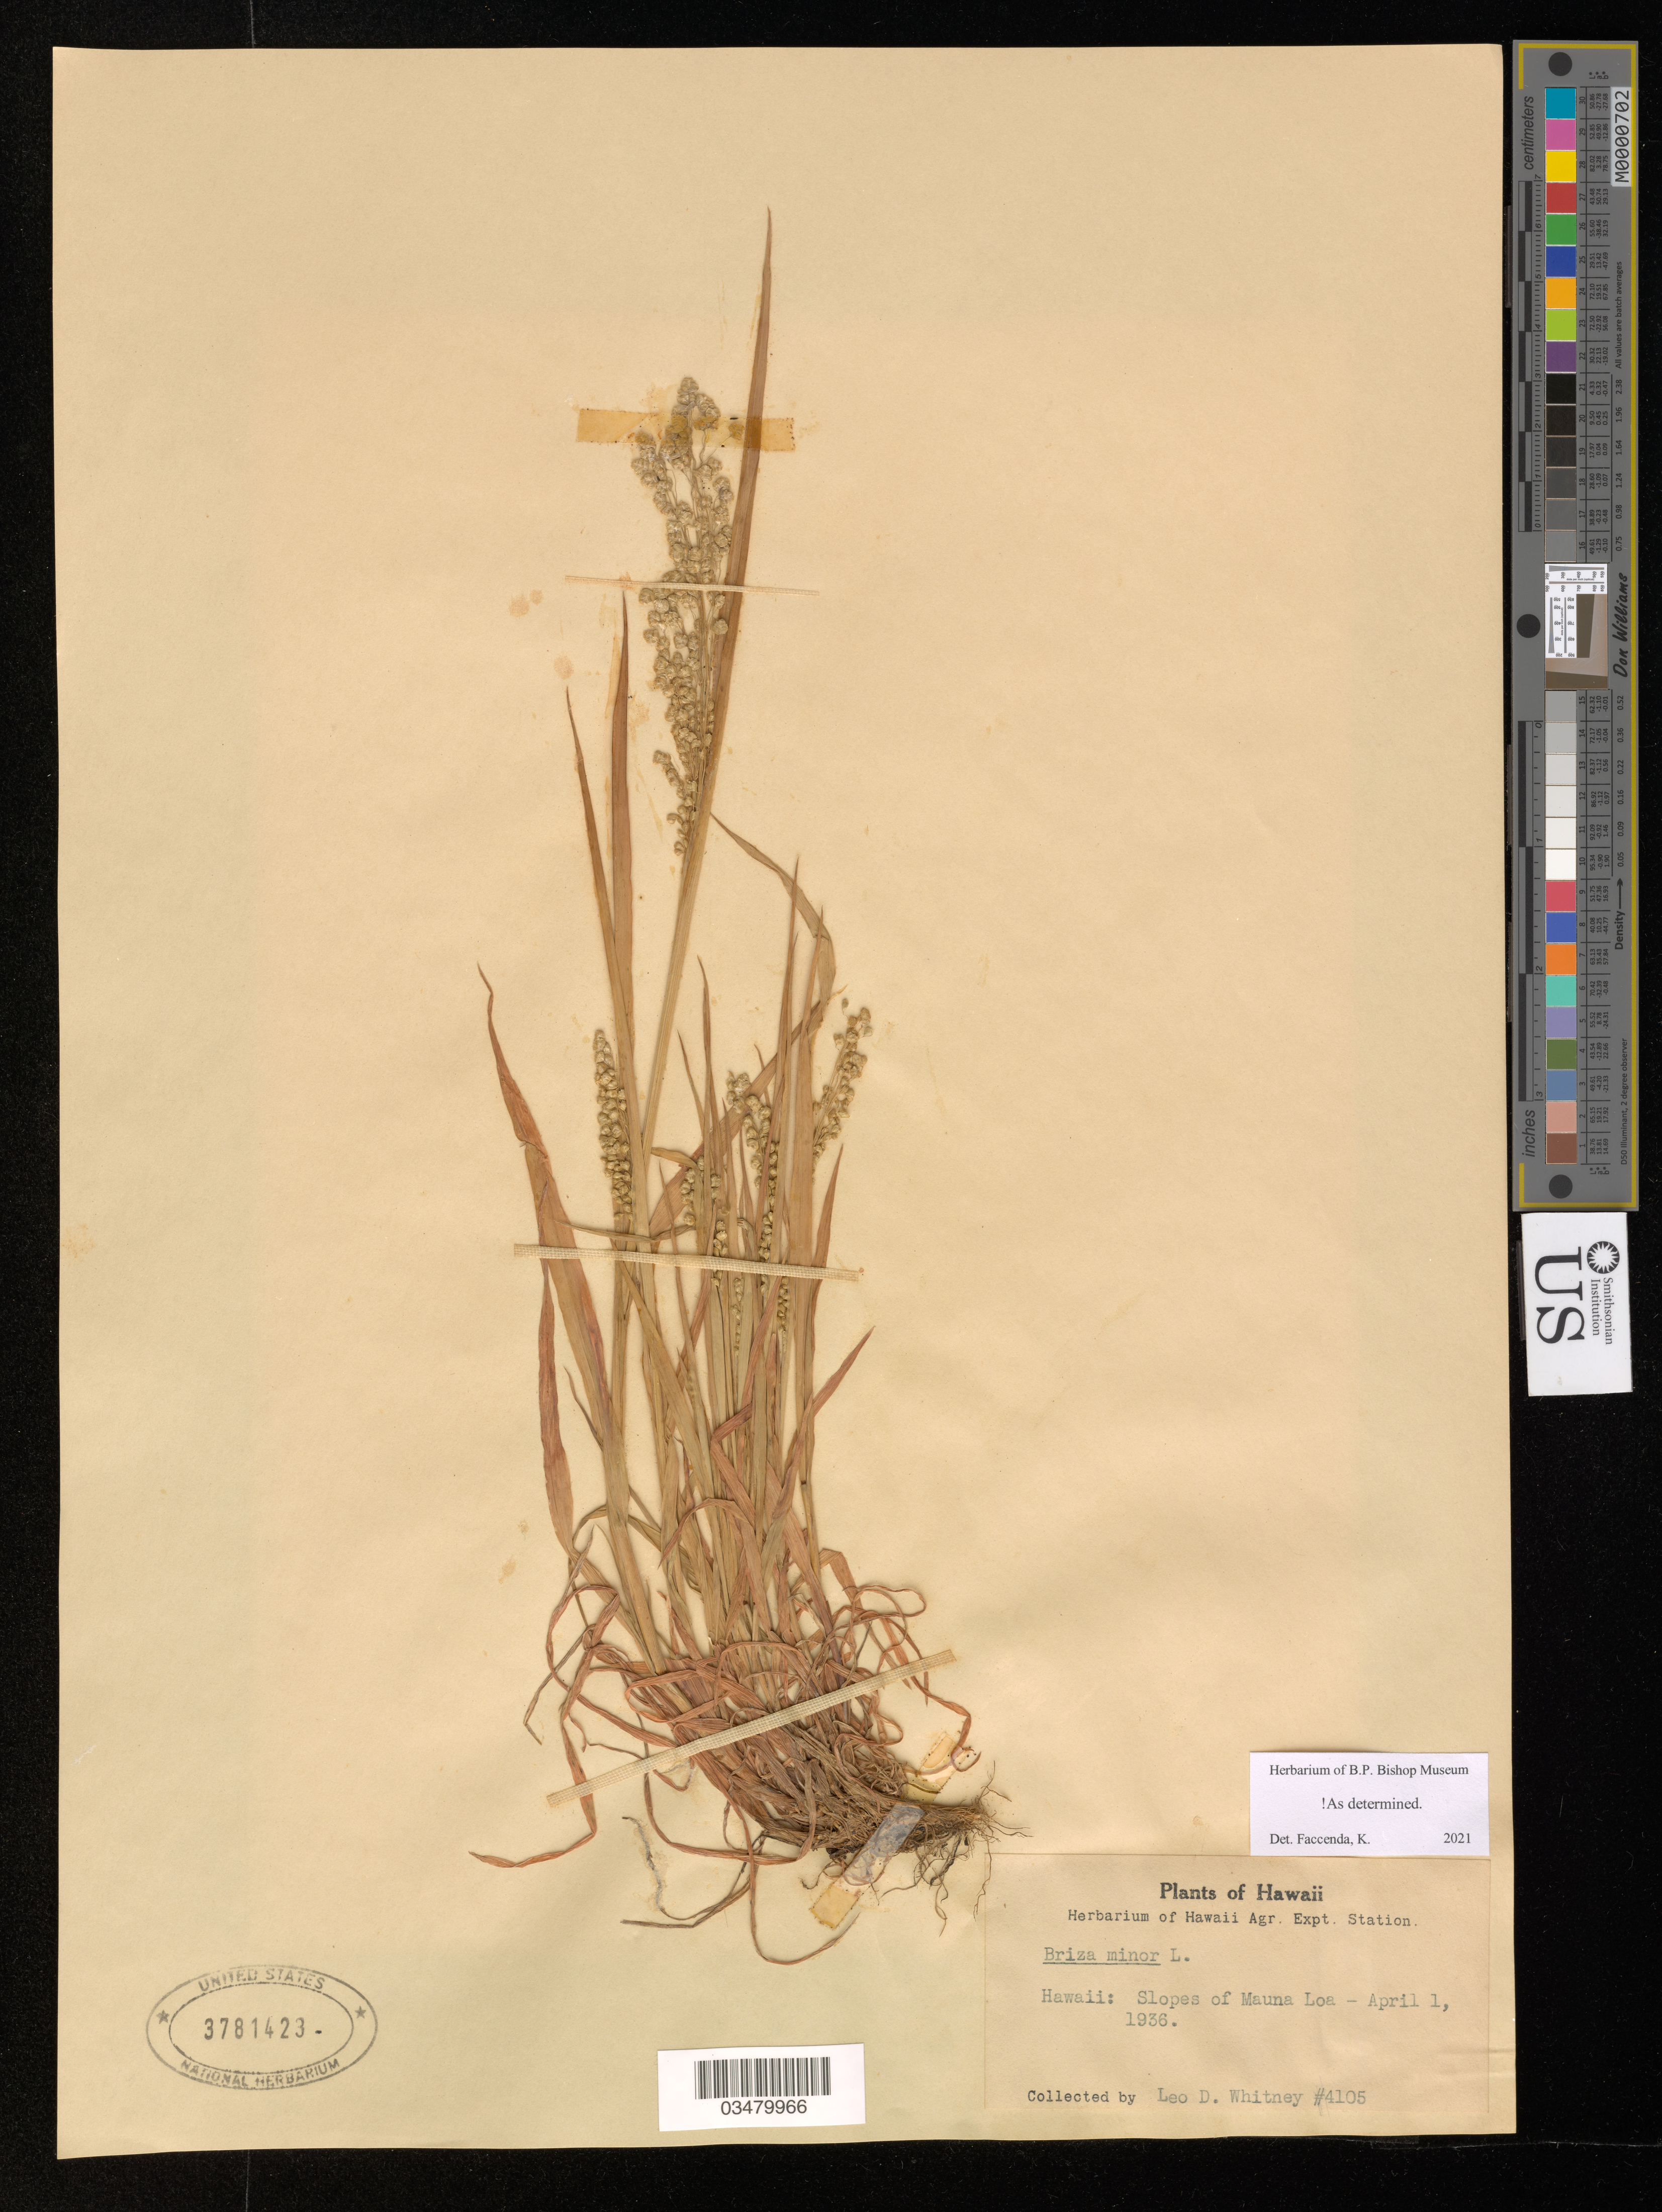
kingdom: Plantae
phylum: Tracheophyta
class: Liliopsida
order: Poales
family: Poaceae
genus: Briza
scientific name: Briza minor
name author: L.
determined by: Faccenda, K.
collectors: L. Whitney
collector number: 4105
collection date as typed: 1 Apr 1936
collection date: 1936-04-01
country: United States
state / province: Hawaii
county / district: Hawaii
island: Hawaii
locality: Slopes of Mauna Loa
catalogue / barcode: US 3781423